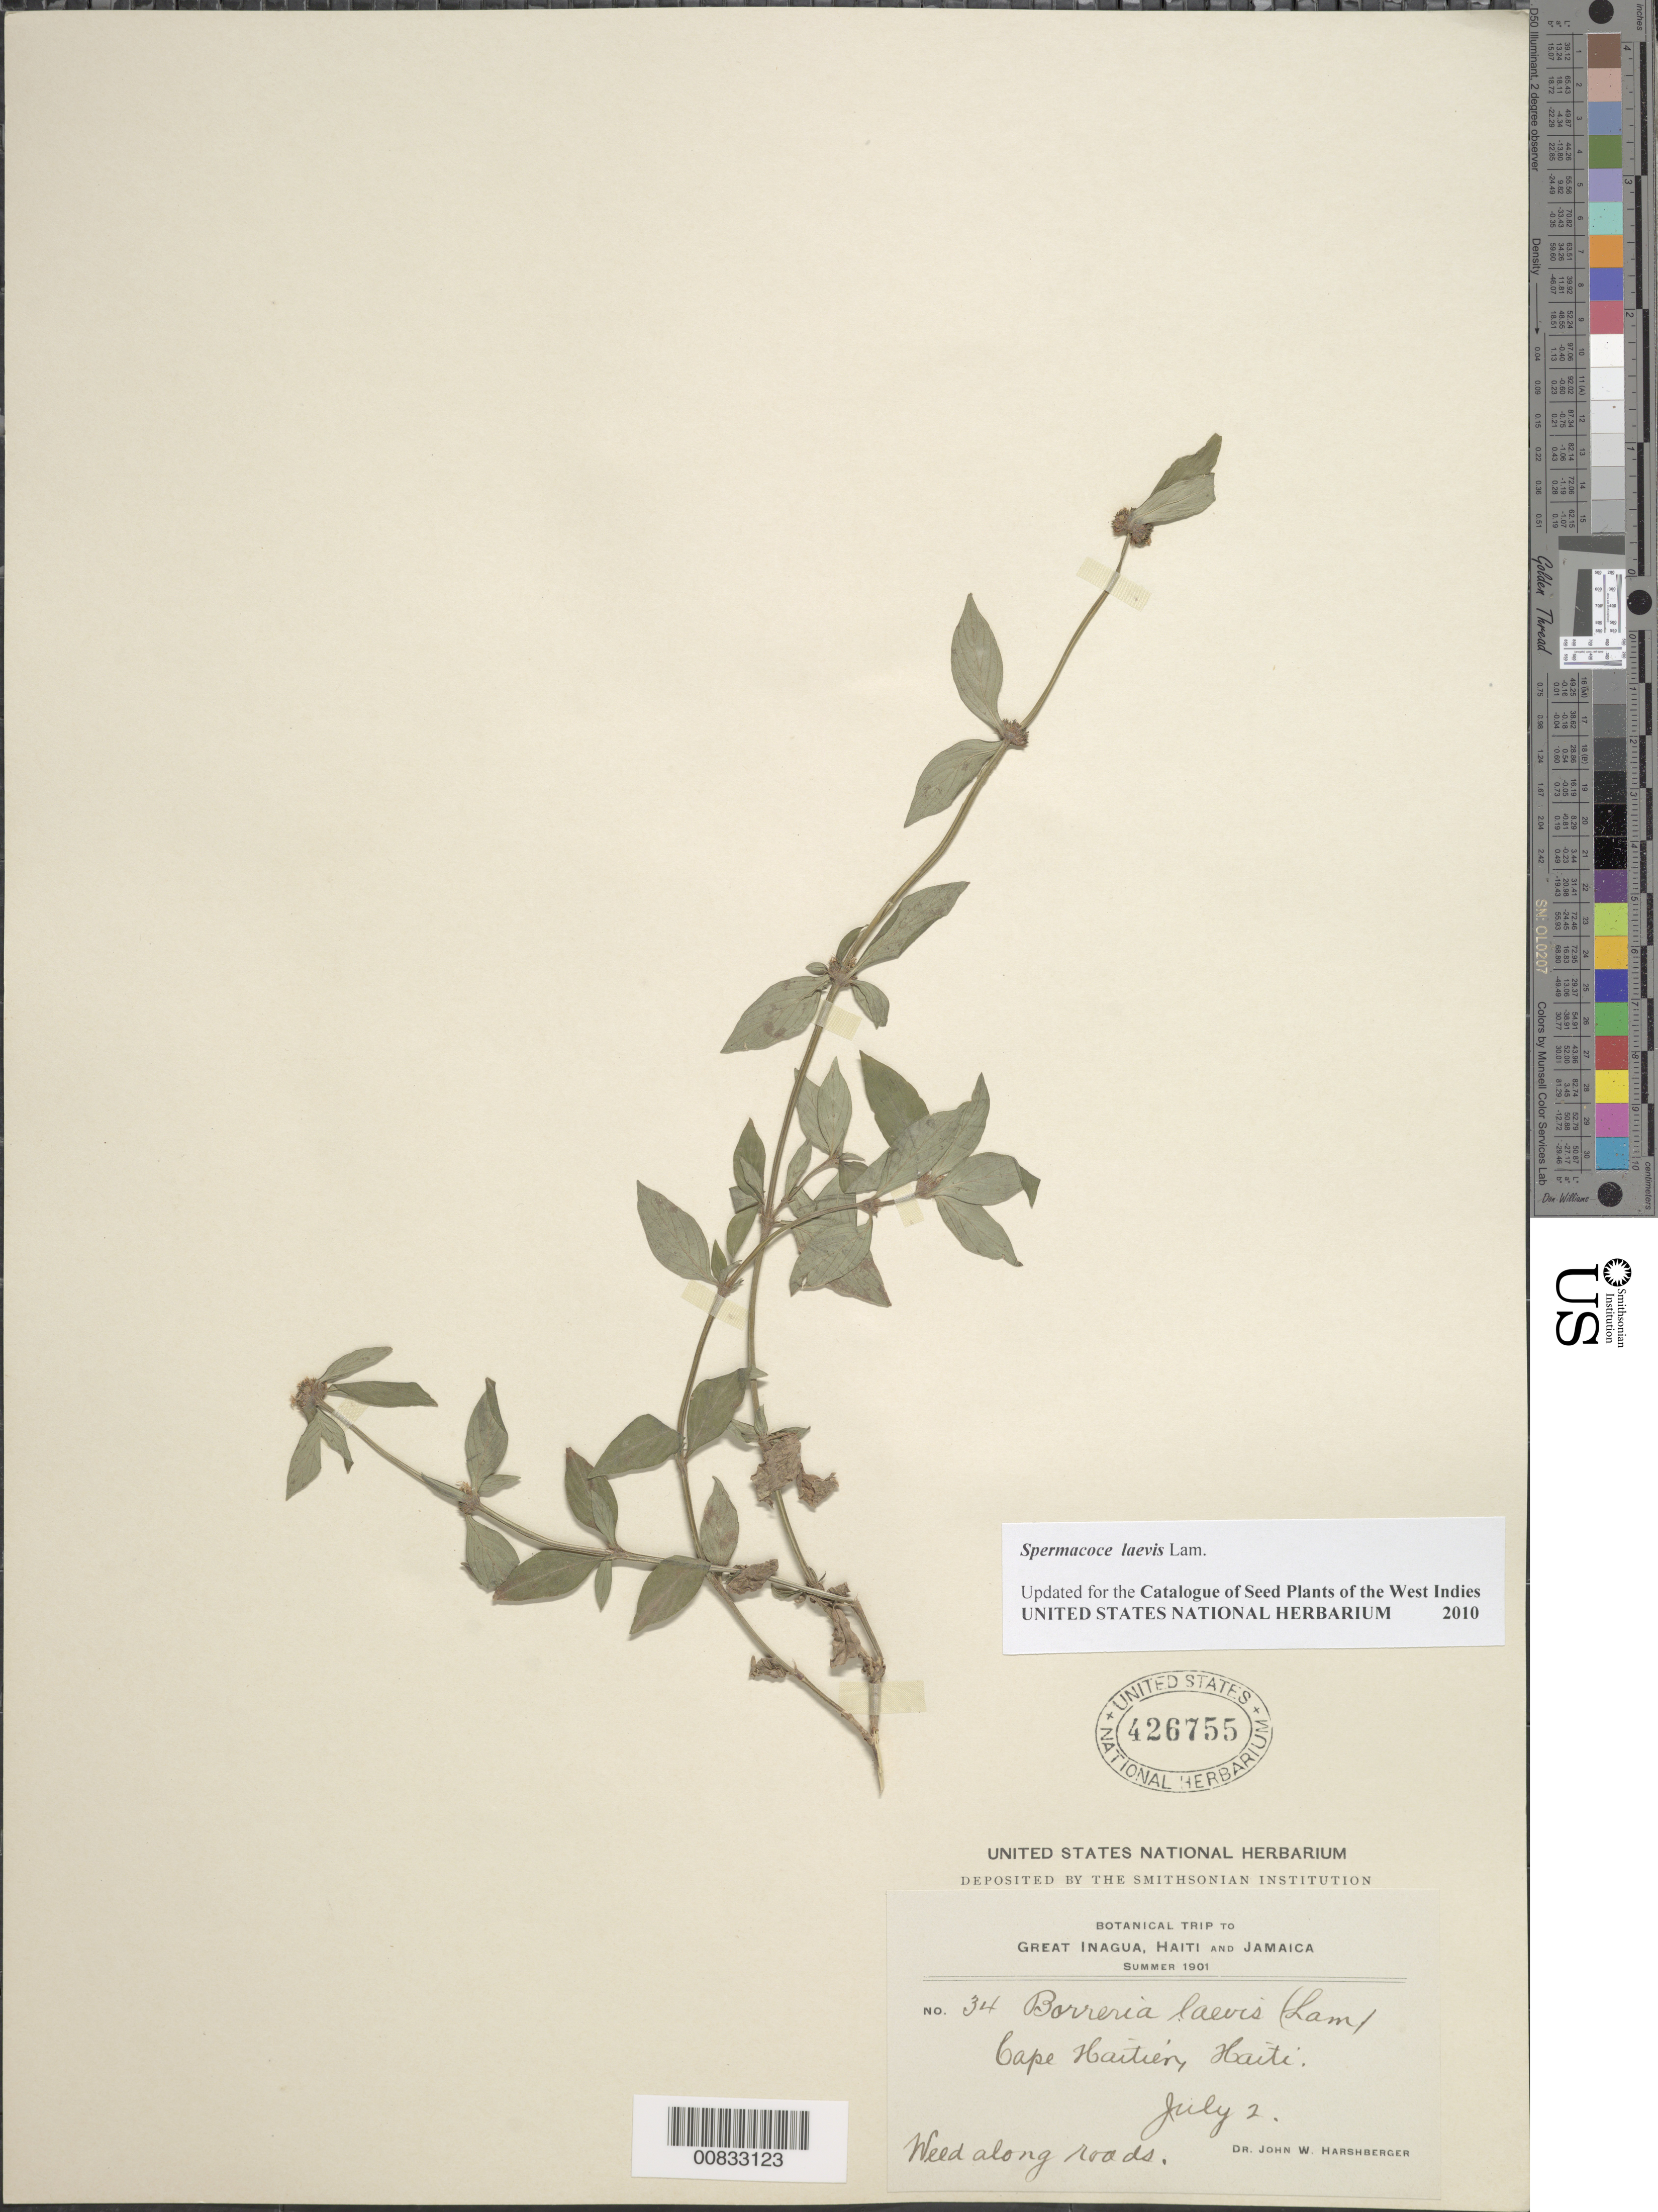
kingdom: Plantae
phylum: Tracheophyta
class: Magnoliopsida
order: Gentianales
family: Rubiaceae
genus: Spermacoce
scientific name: Spermacoce laevis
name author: Lam.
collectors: J. A. Harshberger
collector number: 34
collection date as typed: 02 Jul 1901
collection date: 1901-07-02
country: Haiti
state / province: Nord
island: Hispaniola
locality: Cap-Haitien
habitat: Along roads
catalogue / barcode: US 426755